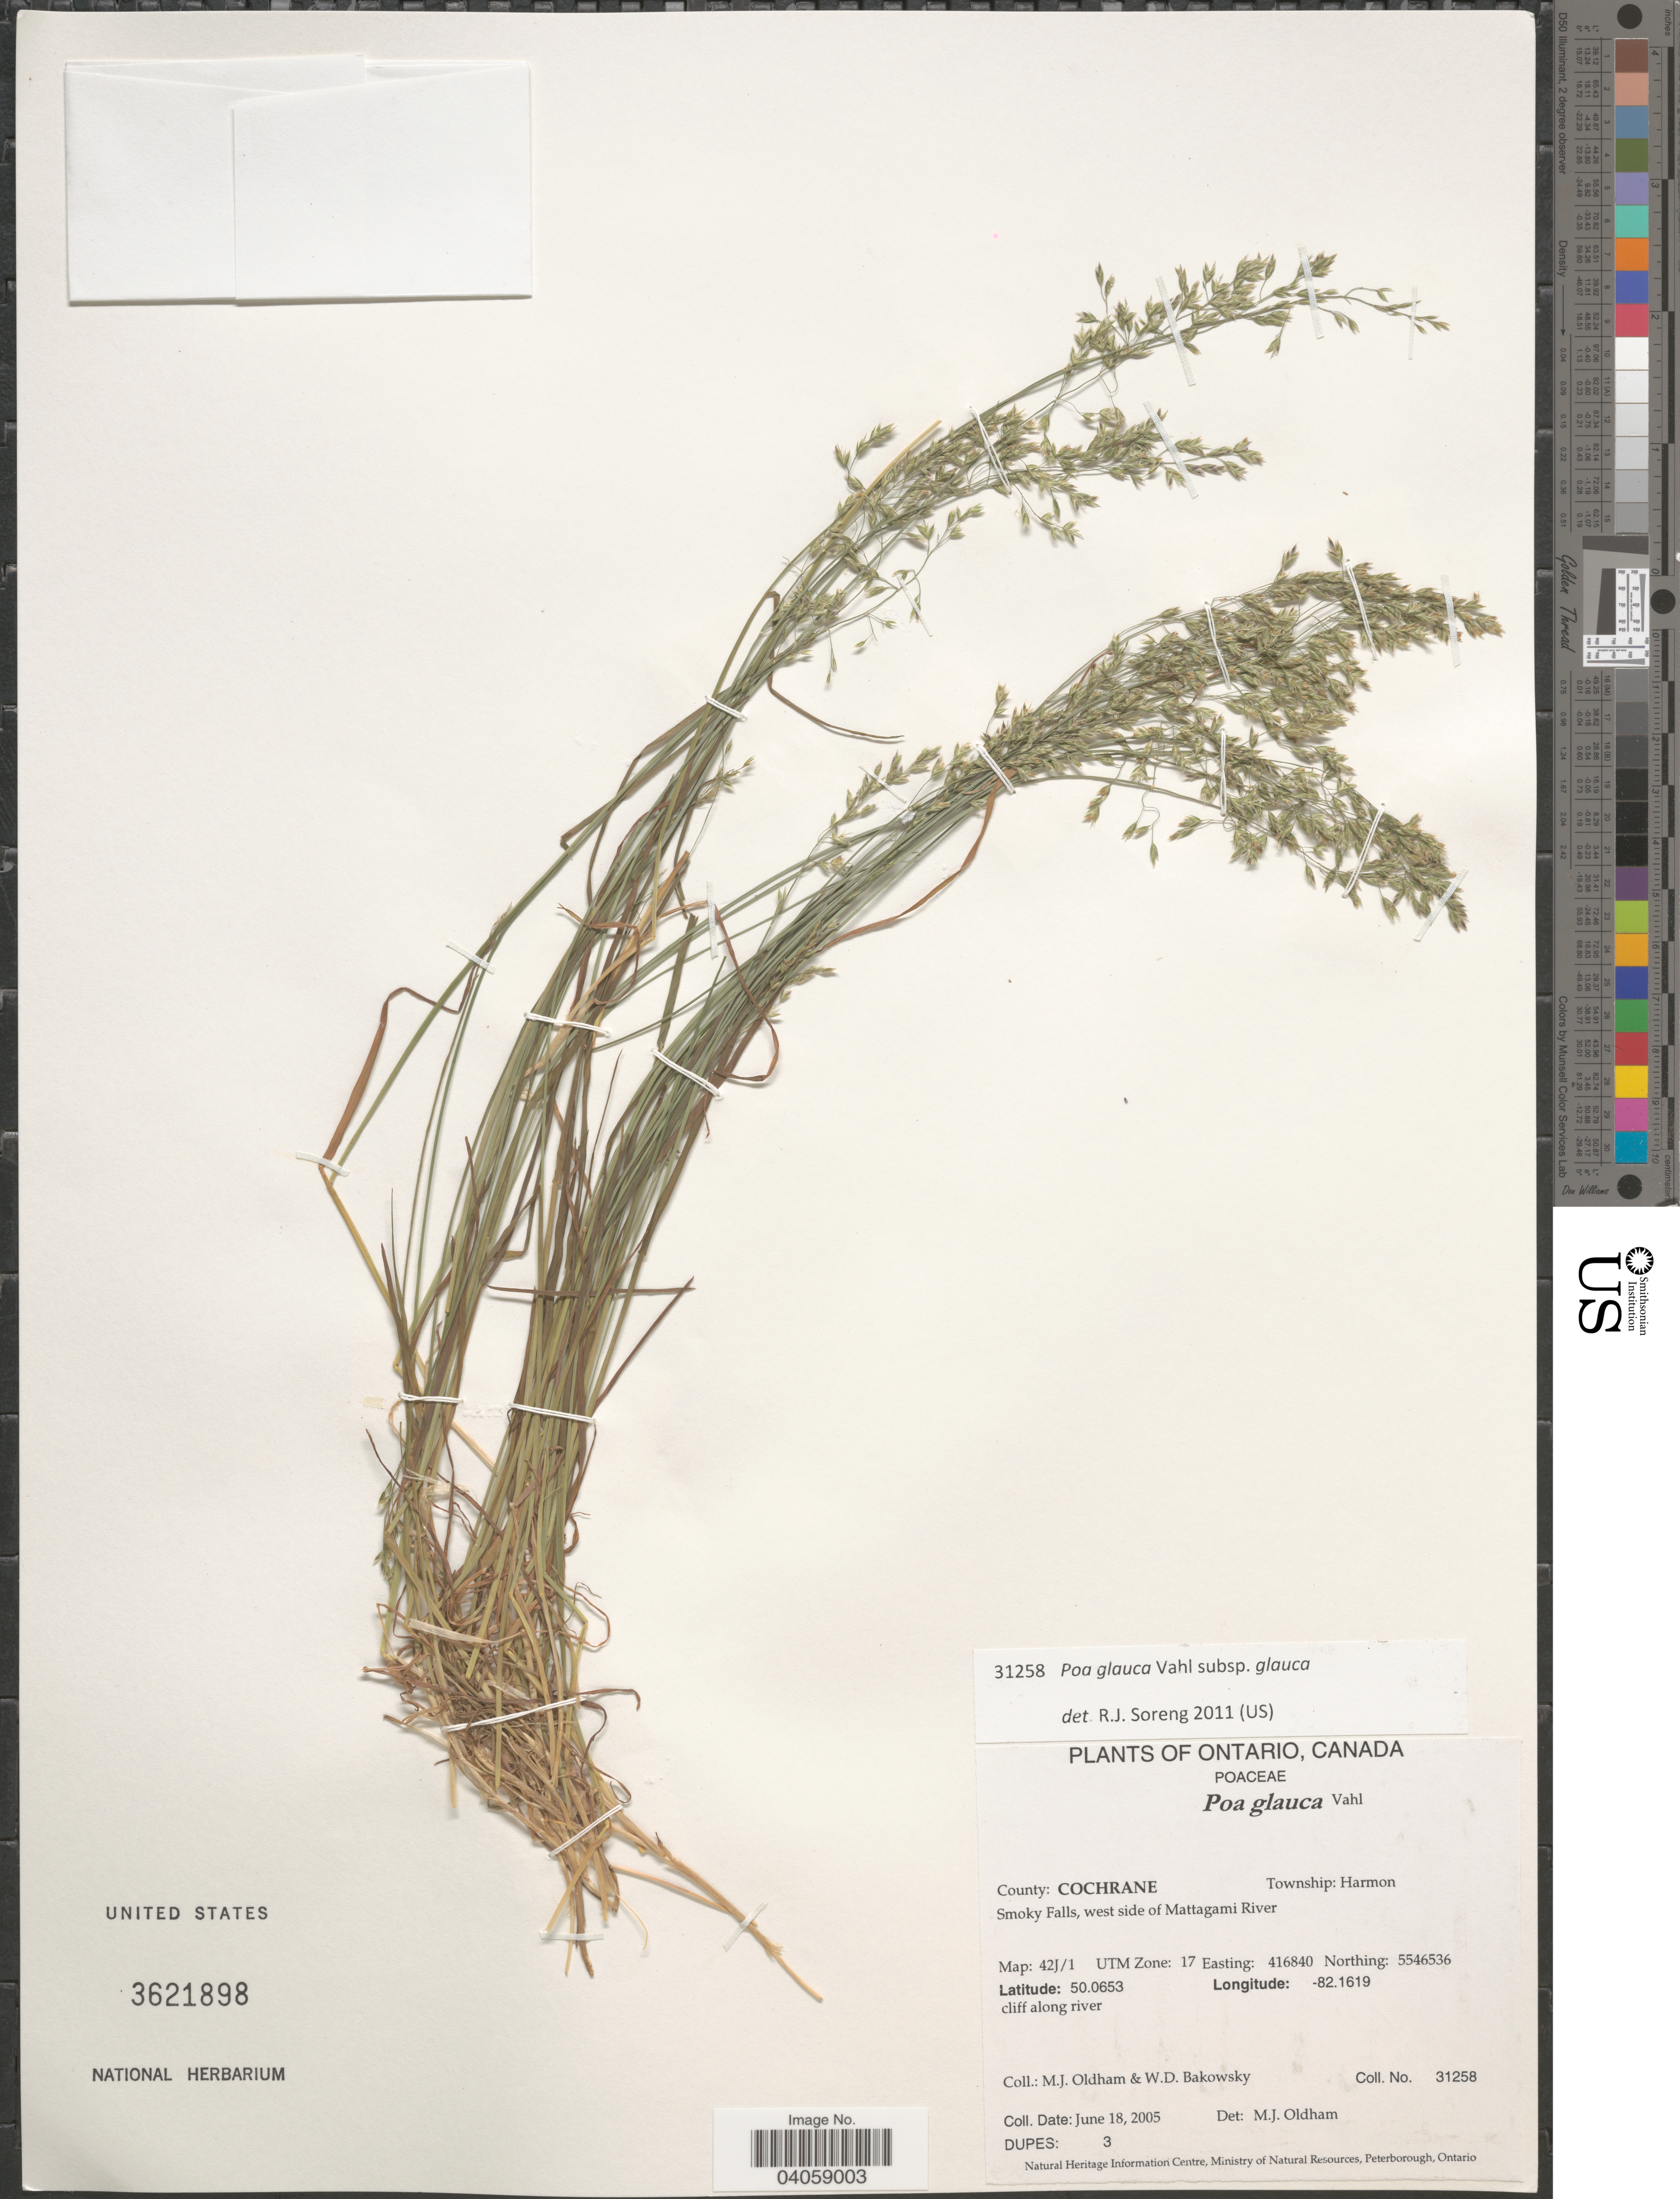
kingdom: Plantae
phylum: Tracheophyta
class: Liliopsida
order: Poales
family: Poaceae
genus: Poa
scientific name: Poa glauca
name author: Vahl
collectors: M. Oldham & W. Bakowsky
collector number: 31258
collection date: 2005-06-18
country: Canada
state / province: Ontario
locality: County: Cochrane. Township: Harmon. Smoky Falls, west side of Mattagami River. Map:42J/1 UTM Zone: 17 Easting: 416840 Northing; 5546536. Cliff along river.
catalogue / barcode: US 3621898